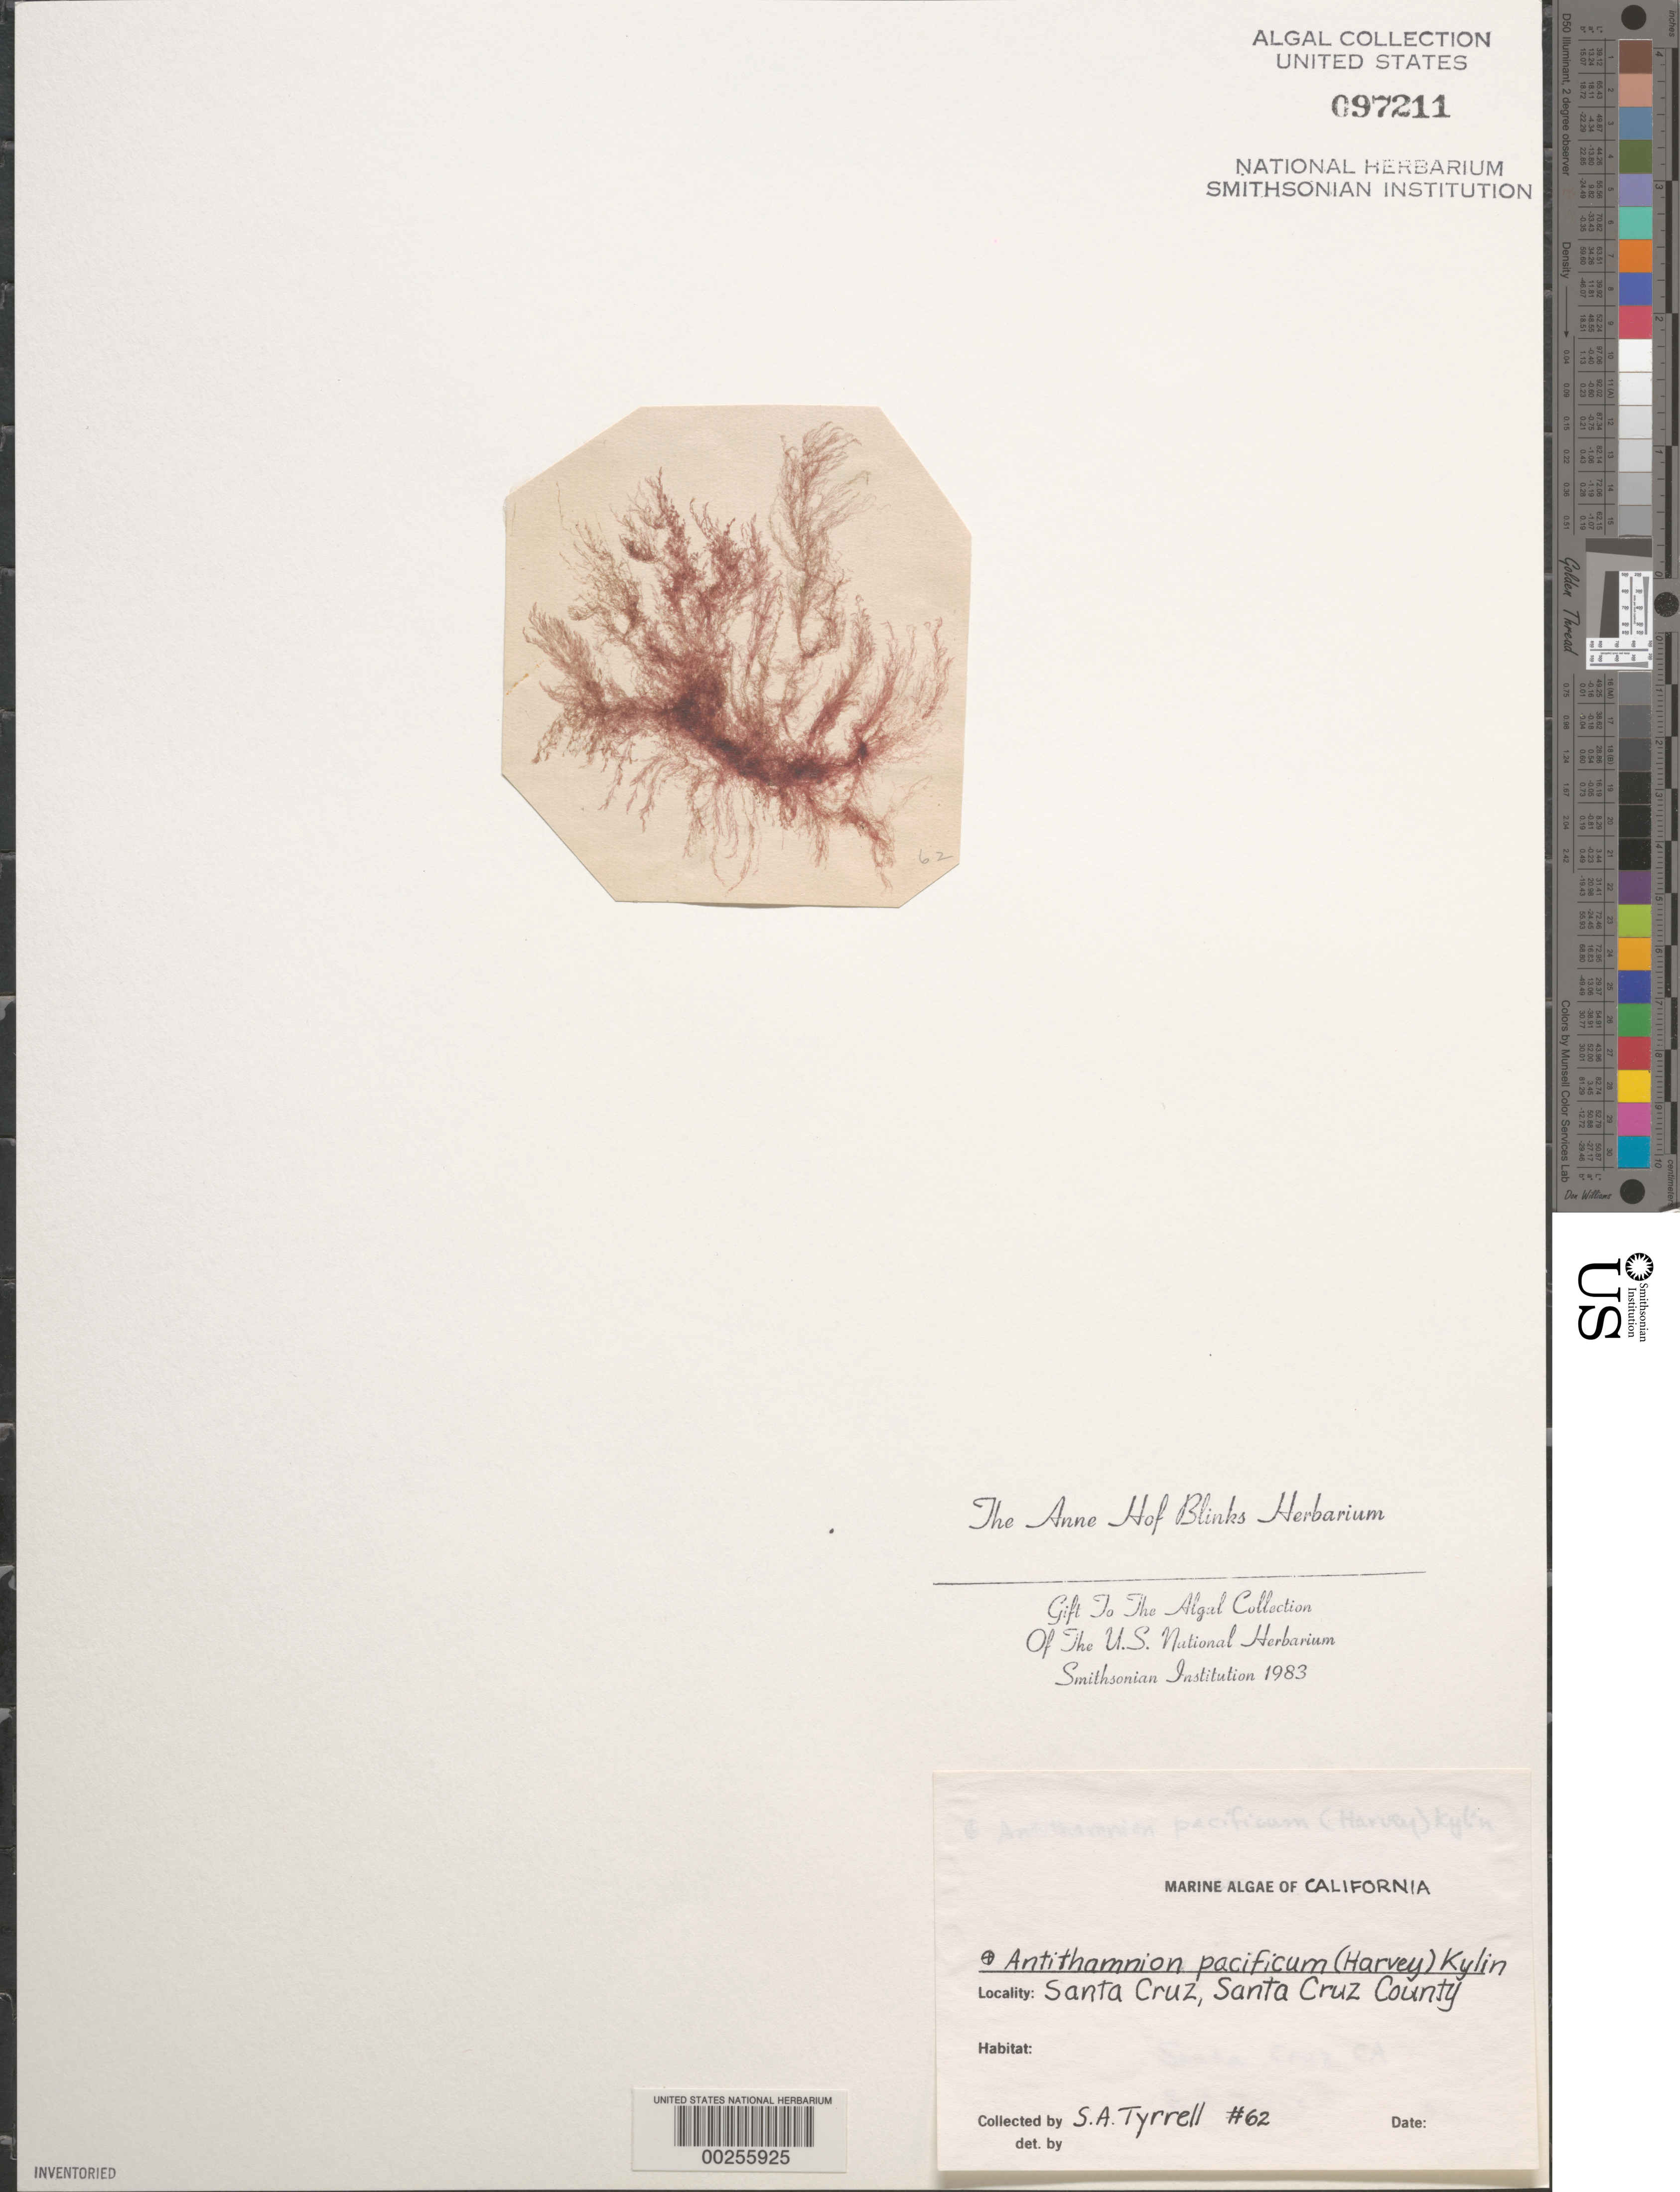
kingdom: Plantae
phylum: Rhodophyta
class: Florideophyceae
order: Ceramiales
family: Ceramiaceae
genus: Antithamnionella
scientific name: Antithamnionella pacifica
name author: (Harv.) Wollaston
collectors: C. Tyrrell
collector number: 62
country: United States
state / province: California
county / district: Santa Cruz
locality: Santa Cruz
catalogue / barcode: US 97211